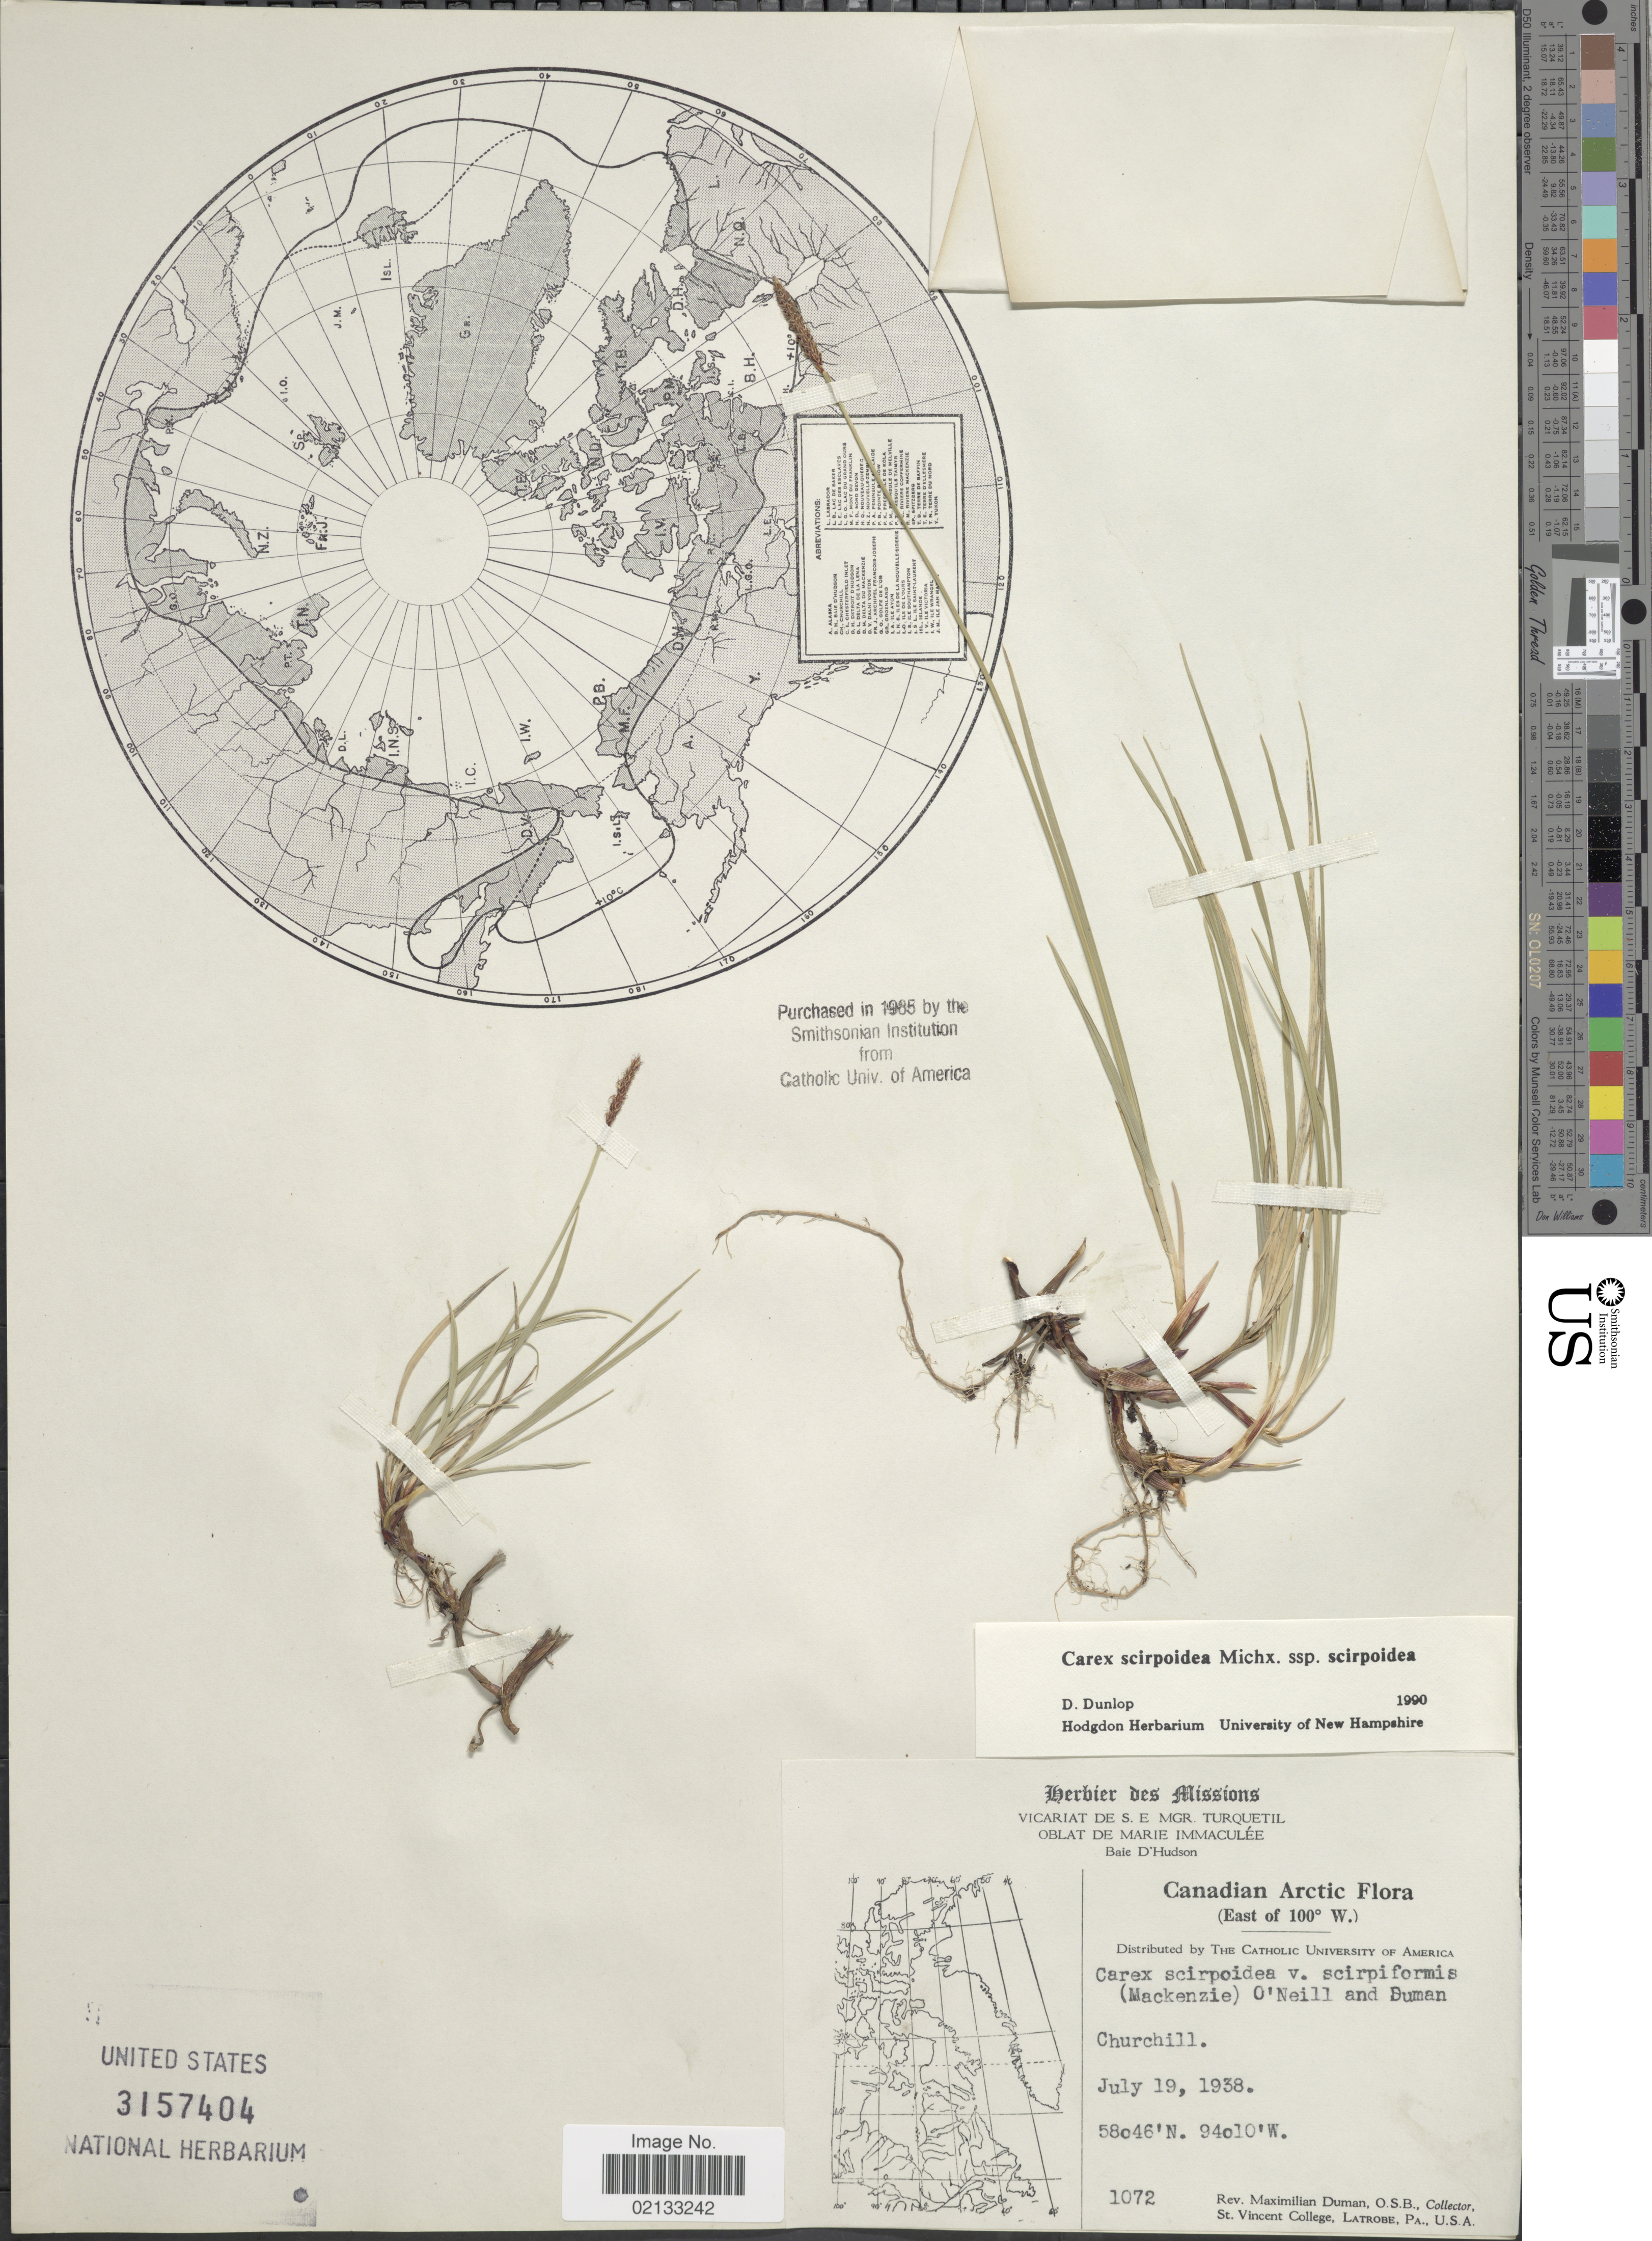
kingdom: Plantae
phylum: Tracheophyta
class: Liliopsida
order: Poales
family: Cyperaceae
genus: Carex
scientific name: Carex scirpoidea subsp. scirpoidea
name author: Michx.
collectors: M. Duman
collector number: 1072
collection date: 1938-07-19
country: Canada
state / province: Manitoba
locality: Canadian Arctic (East of 100° W.) Churchill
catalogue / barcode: US 3157404